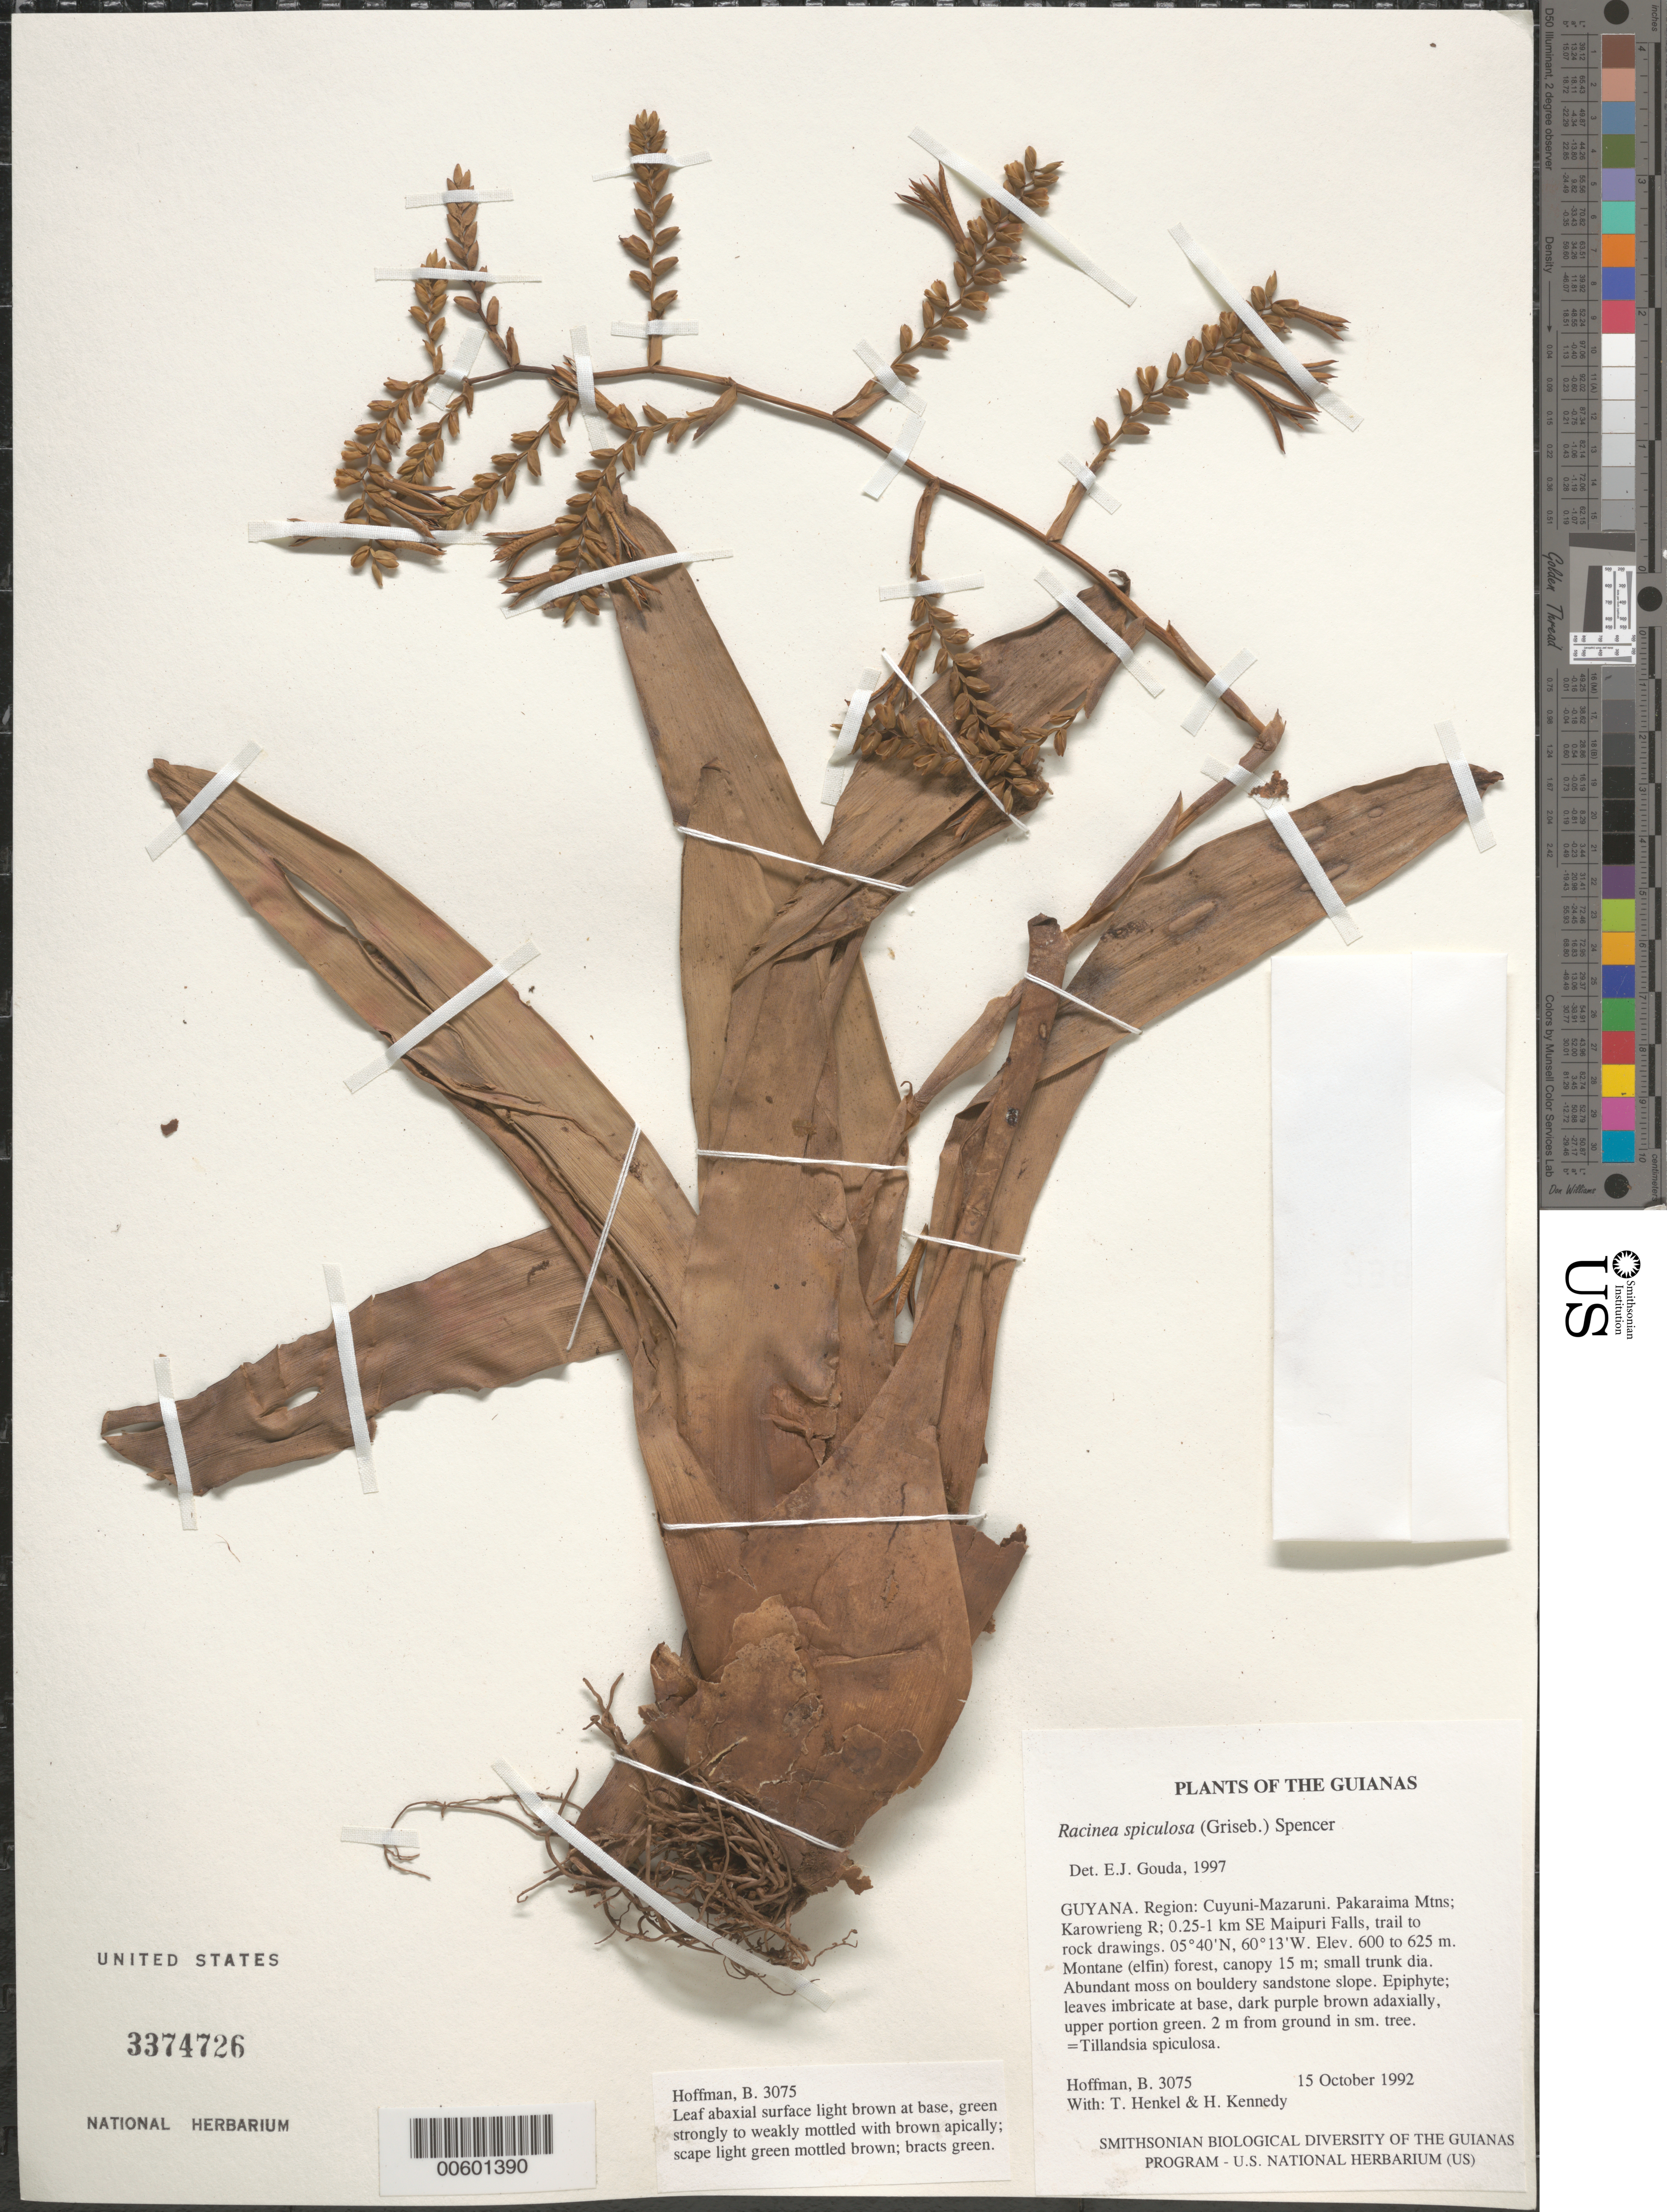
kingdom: Plantae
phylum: Tracheophyta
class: Liliopsida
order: Poales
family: Bromeliaceae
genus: Racinaea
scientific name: Racinaea spiculosa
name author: (Griseb.) M.A. Spencer & L.B. Sm.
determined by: Gouda, E. J.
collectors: B. Hoffman, T. Henkel & H. Kennedy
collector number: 3075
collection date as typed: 15 October 1992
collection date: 1992-10-15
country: Guyana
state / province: Cuyuni-Mazaruni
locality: Pakaraima Mountains; Karowrieng River; 0.25-1 km SE of Maipuri Falls, trail to rock drawings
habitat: Montane (elfin) forest, canopy 15 m; small trunk dia. Abundant moss on bouldery sandstone slope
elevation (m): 600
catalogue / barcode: US 3374726